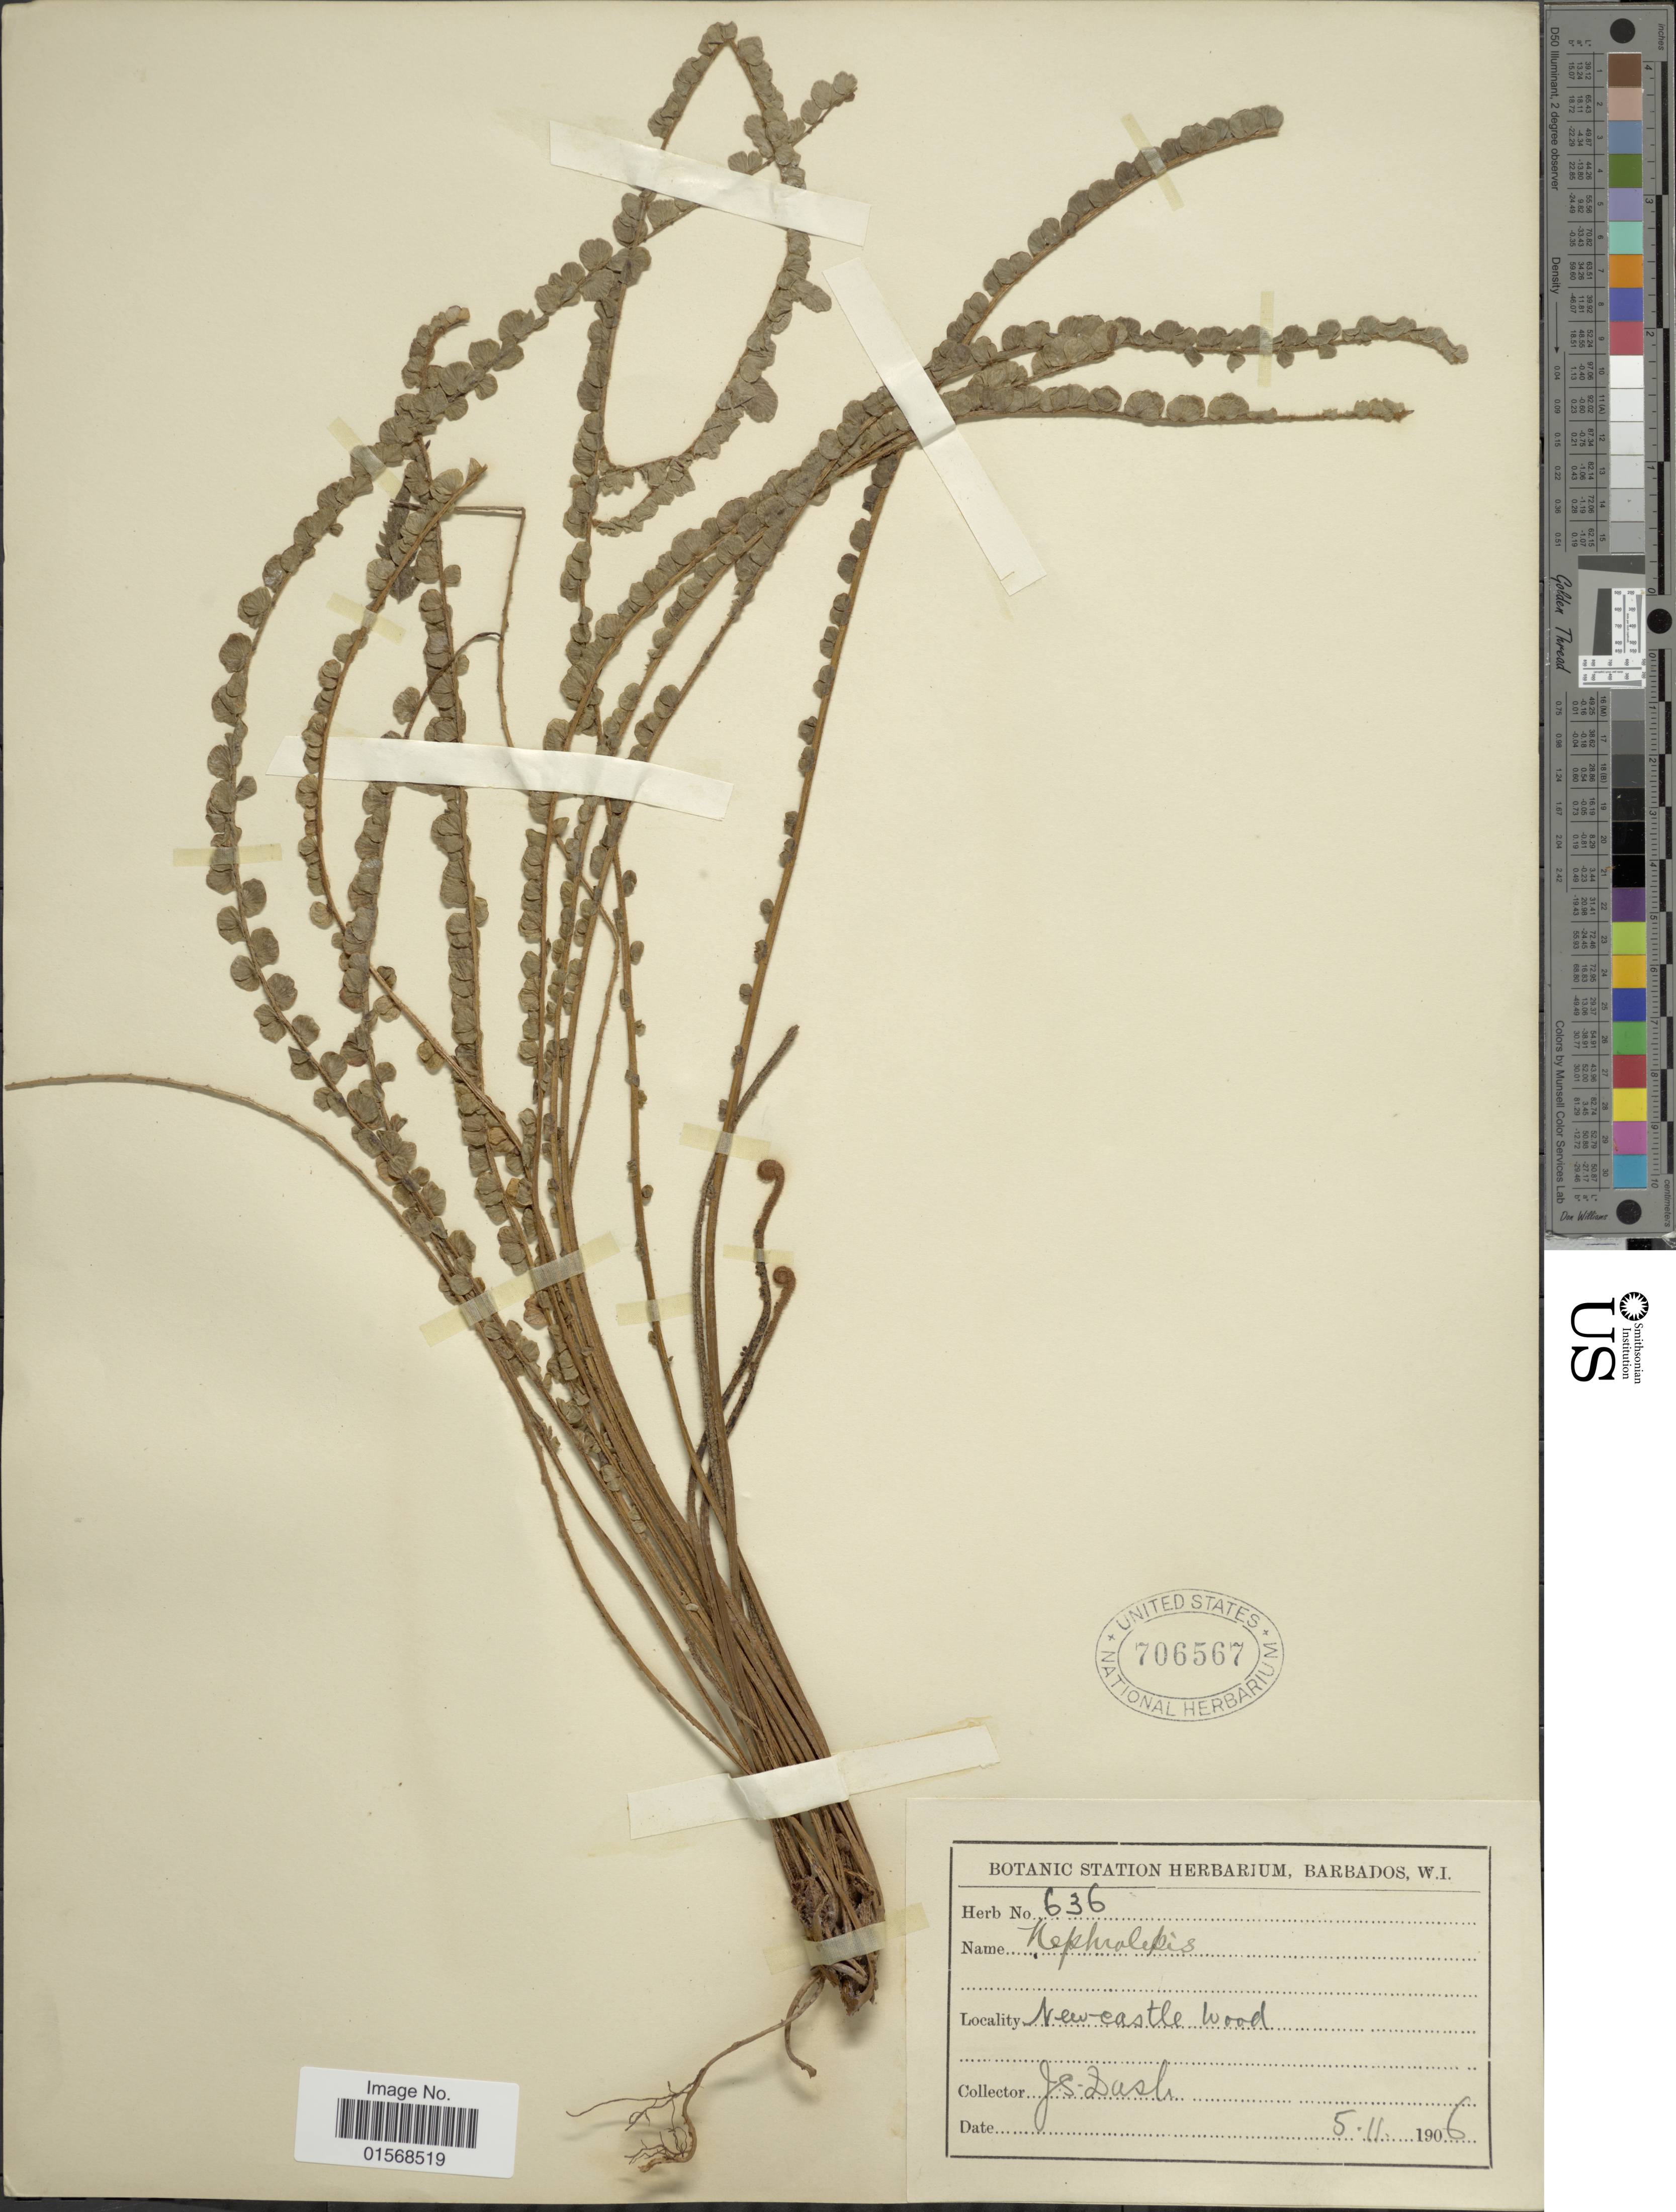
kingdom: Plantae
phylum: Tracheophyta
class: Polypodiopsida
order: Polypodiales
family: Nephrolepidaceae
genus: Nephrolepis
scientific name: Nephrolepis duffii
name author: T. Moore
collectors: J. Dash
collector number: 636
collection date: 1906-11-05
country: Barbados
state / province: Saint John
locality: New-castle Wood.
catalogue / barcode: US 706567